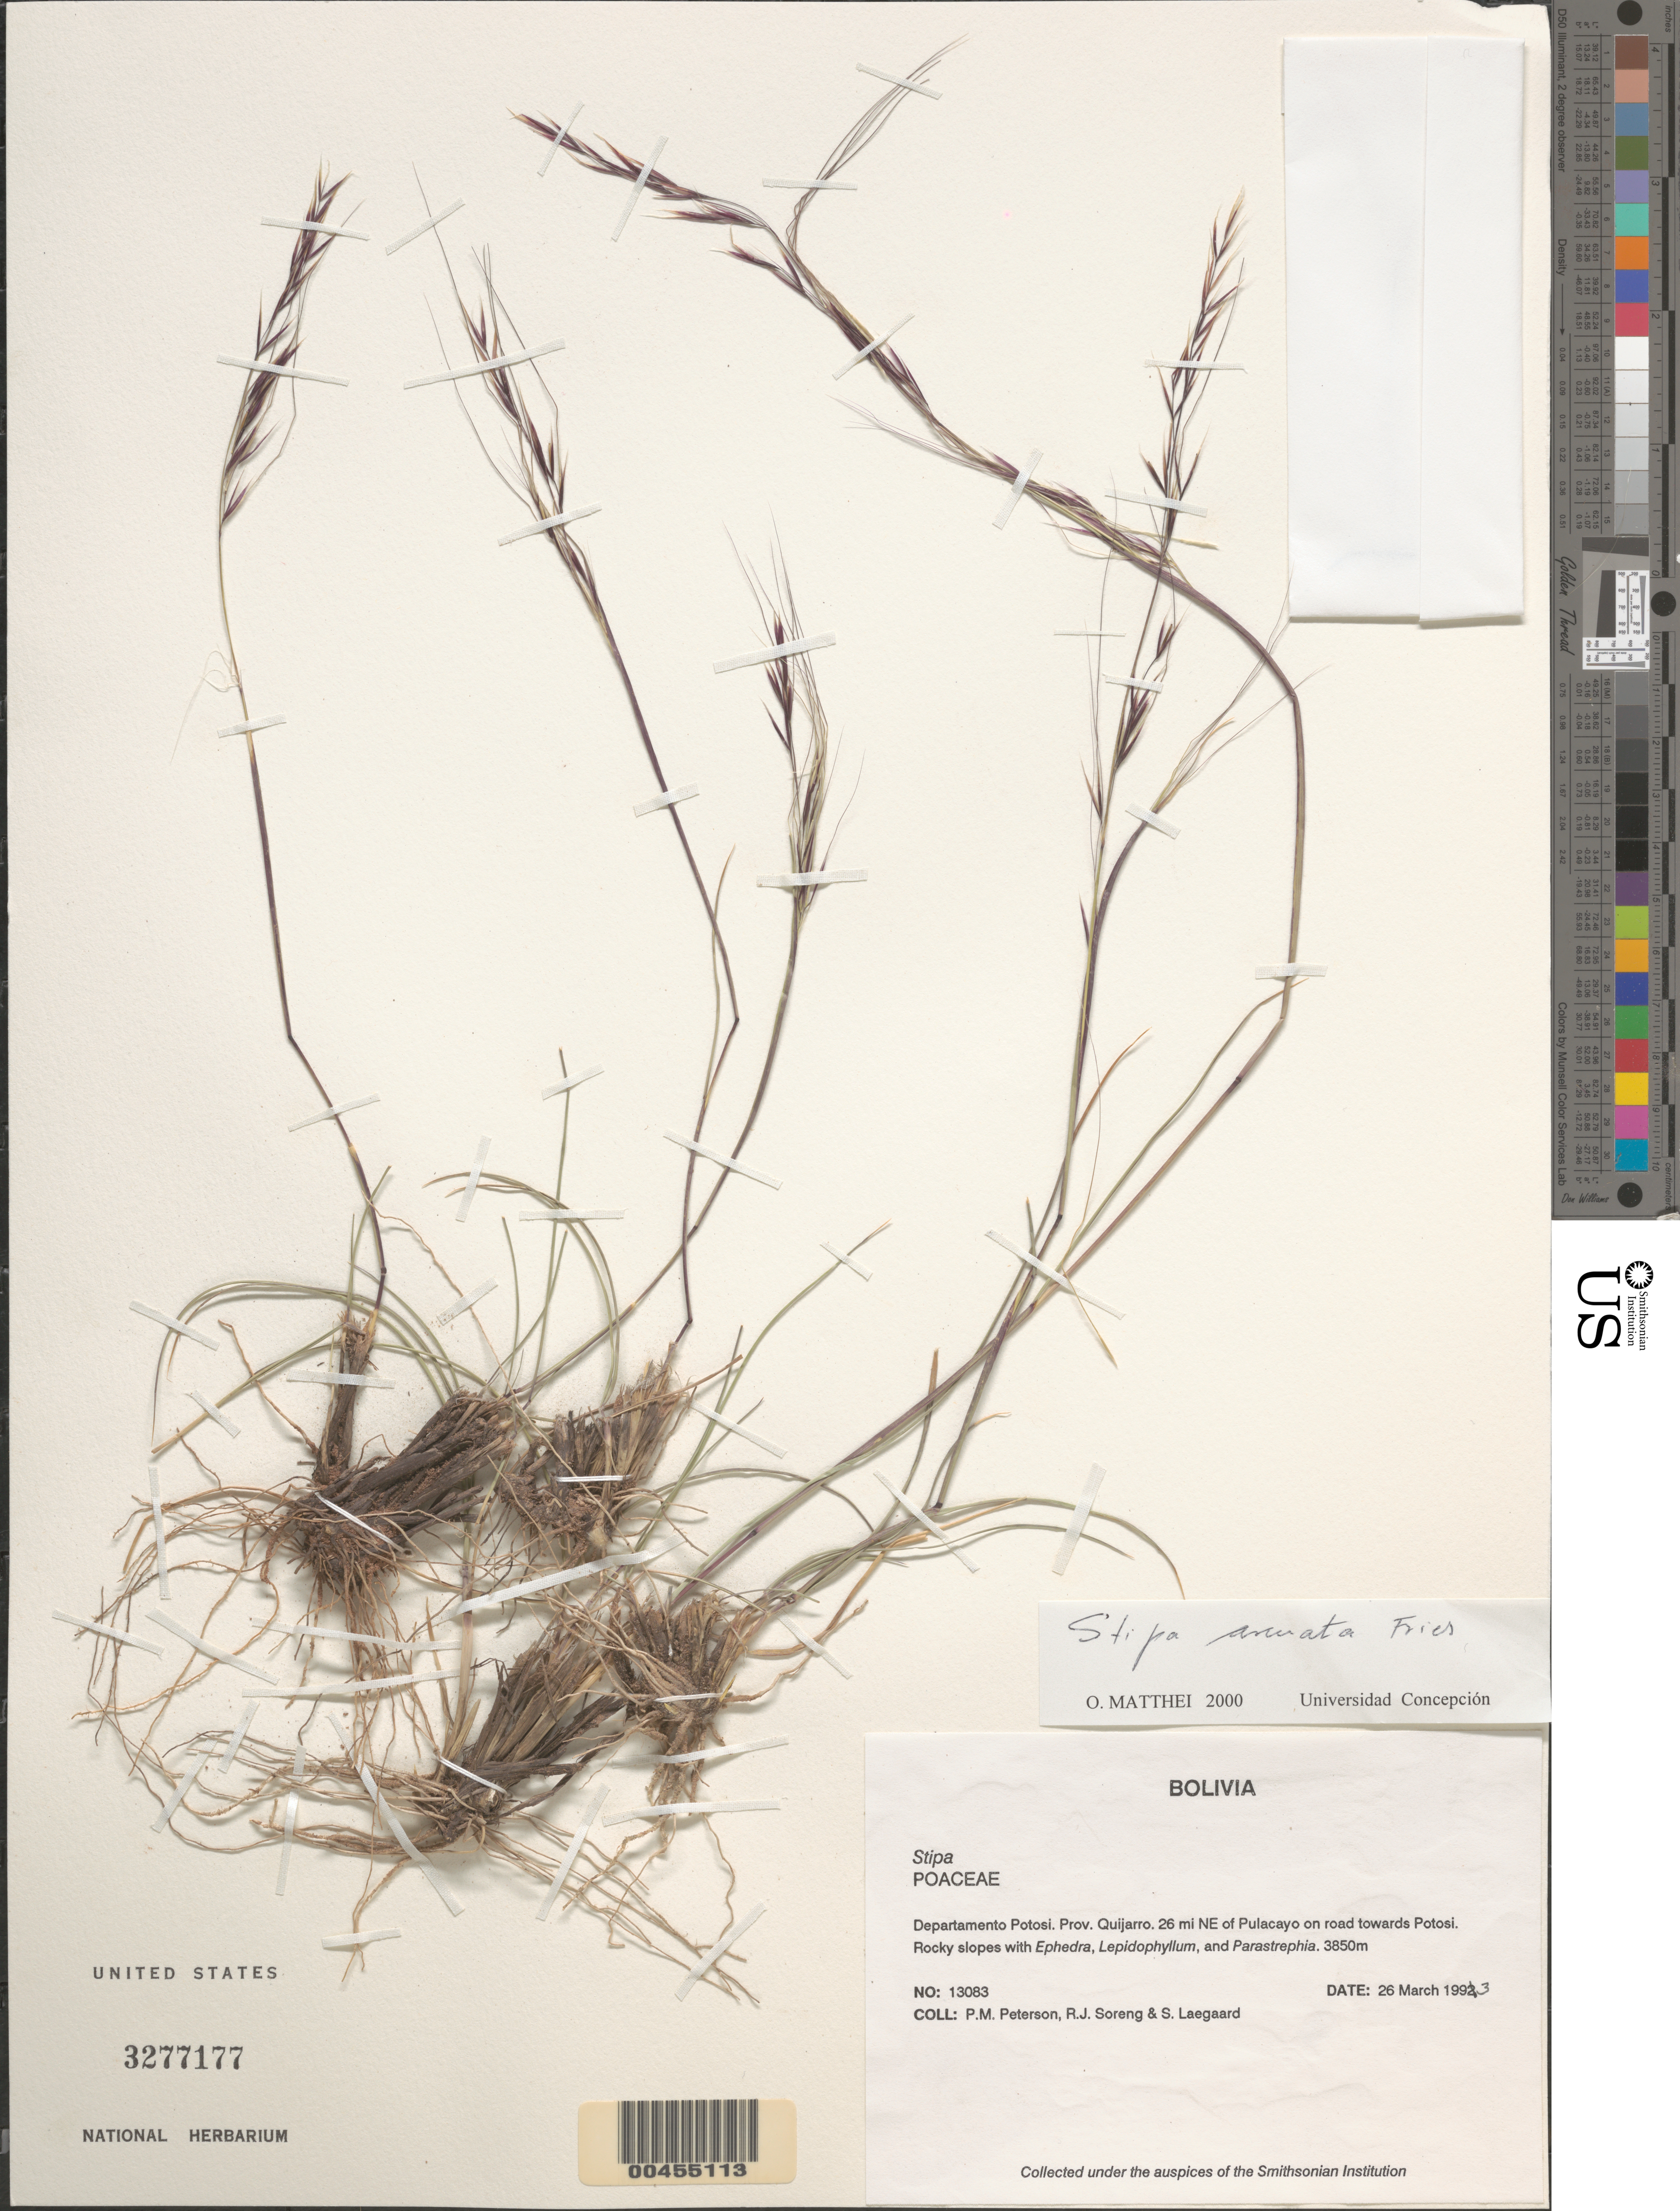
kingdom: Plantae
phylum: Tracheophyta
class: Liliopsida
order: Poales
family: Poaceae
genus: Stipa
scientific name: Stipa sp.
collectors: P. M. Peterson, R. J. Soreng & S. Lægaard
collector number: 13083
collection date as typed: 26 Mar 1992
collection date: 1992-03-26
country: Bolivia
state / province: Potosí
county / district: Quijarro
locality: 26 mi NE of Pulacayo on road towards Potosi.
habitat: Rocky slopes with Ephedra, Lepidophyllum, and Parastrephia.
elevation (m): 3850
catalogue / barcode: US 3277177